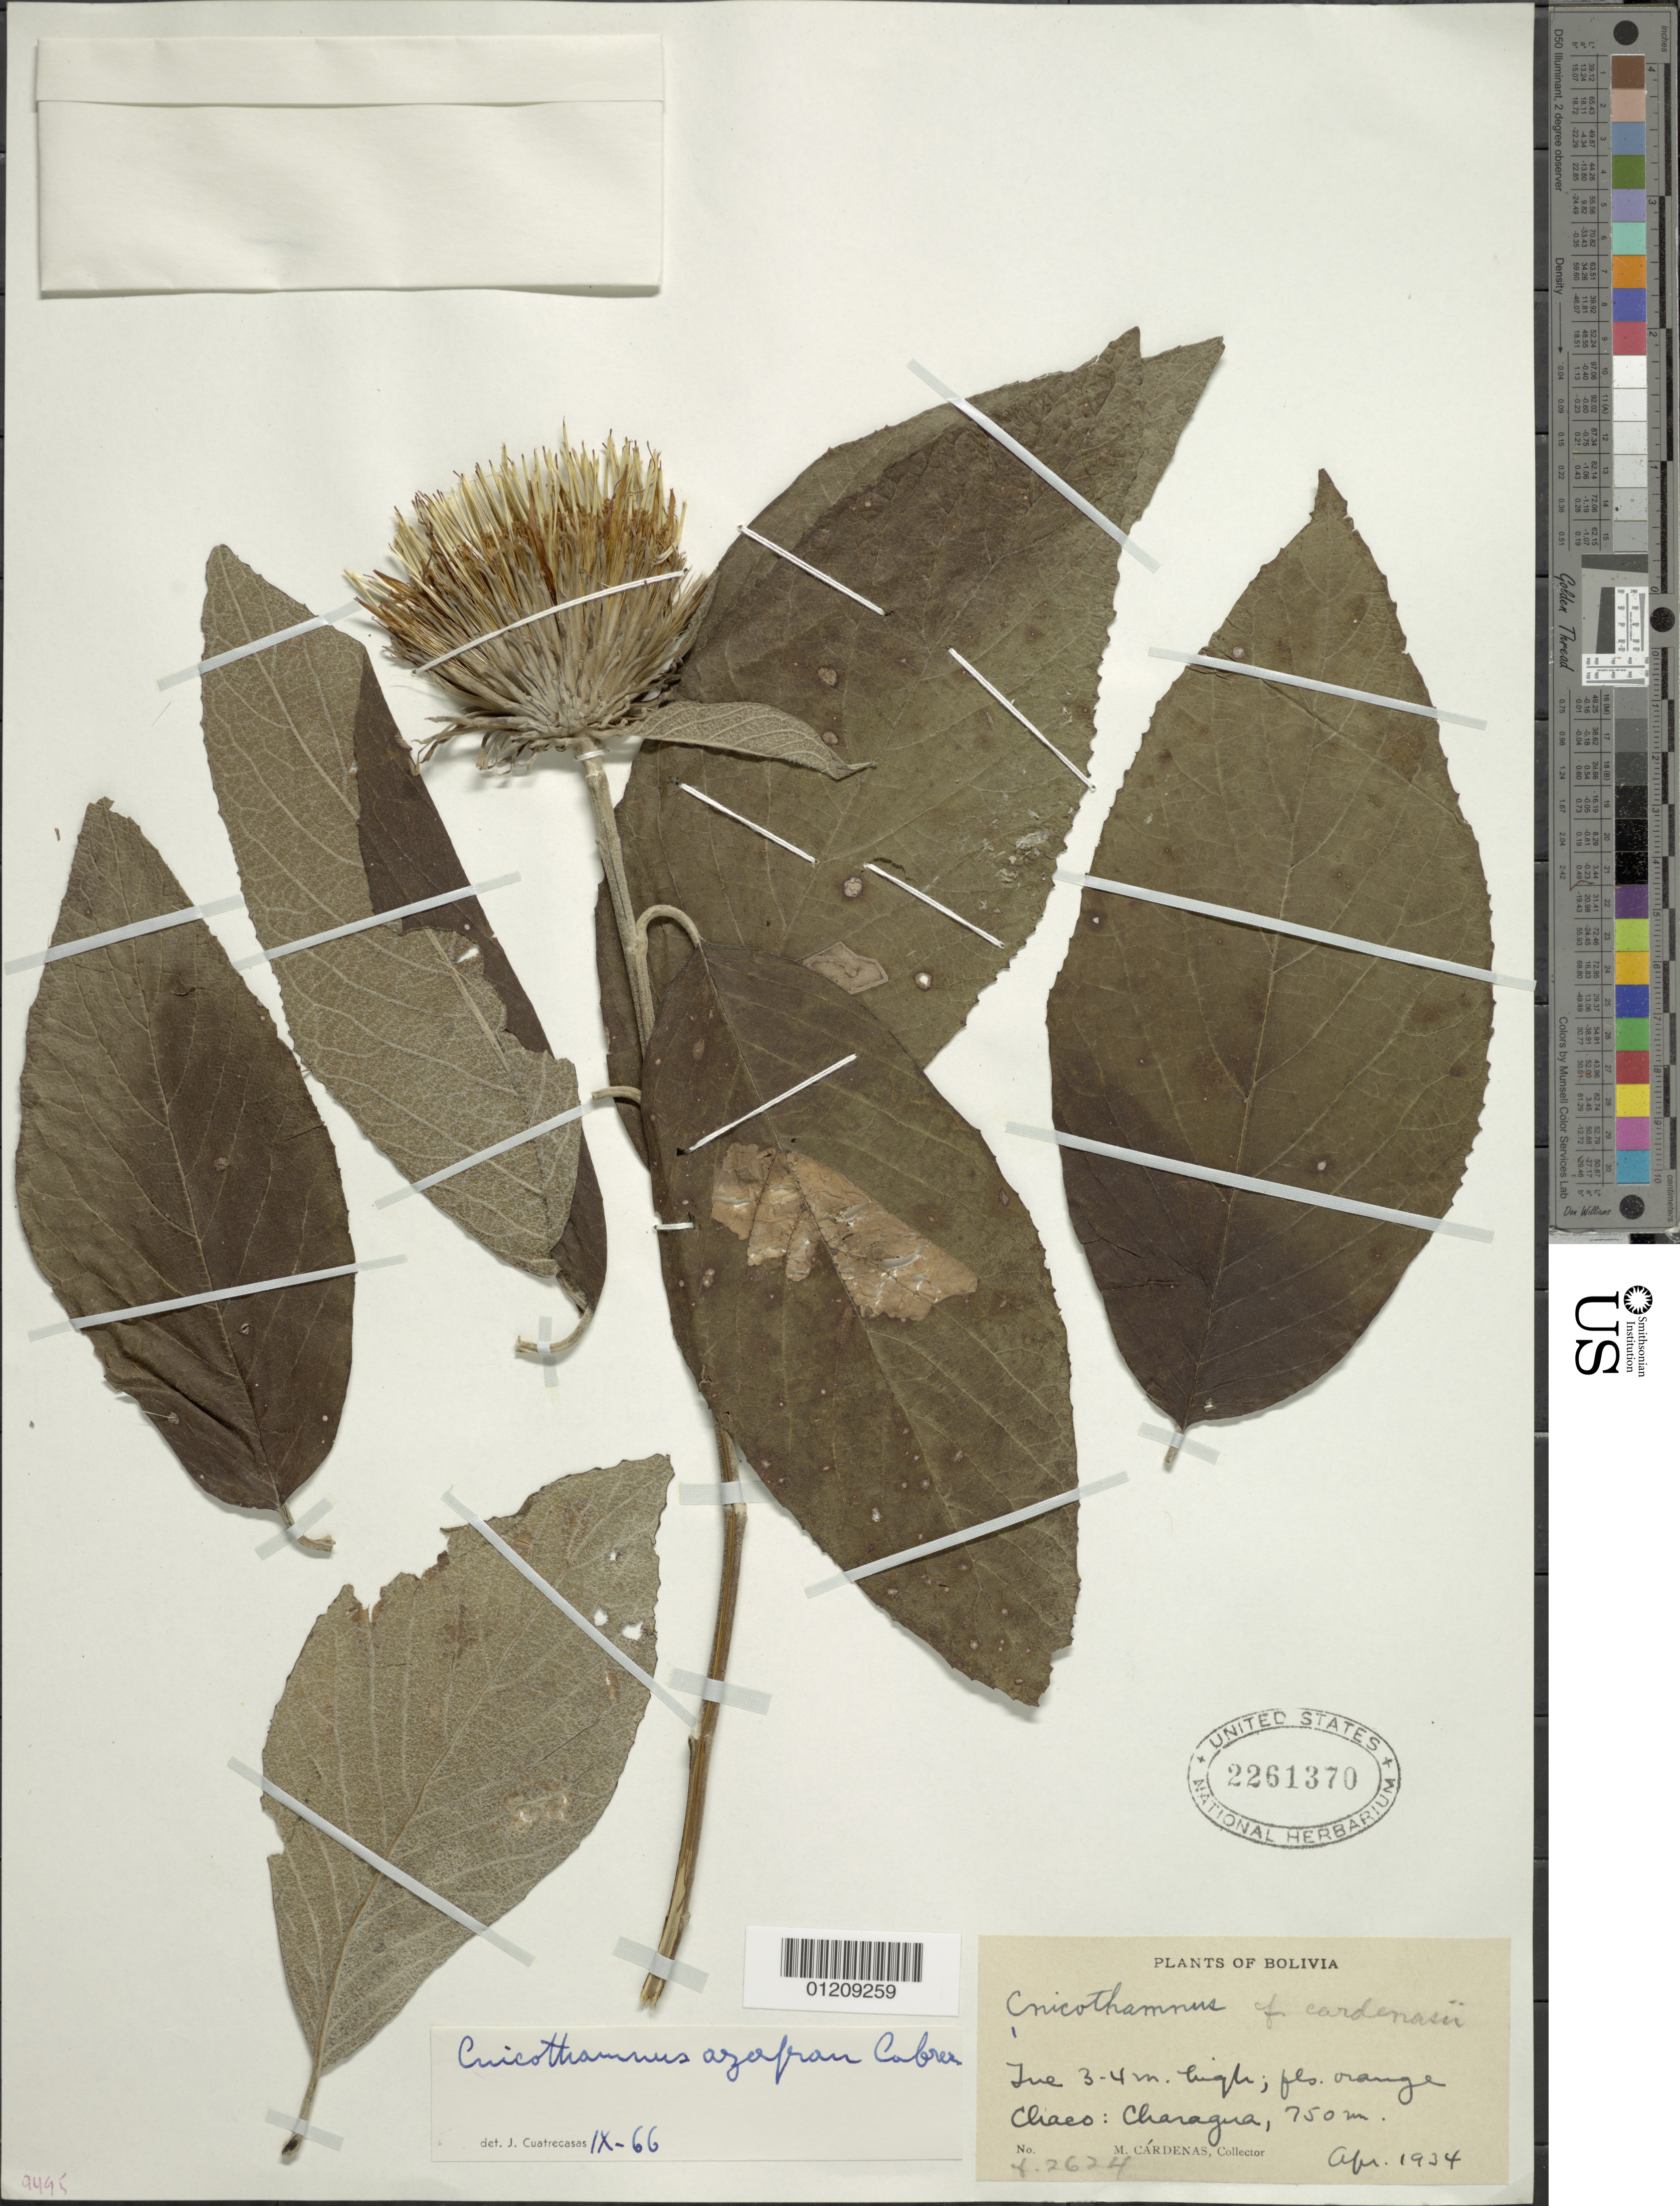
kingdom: Plantae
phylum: Tracheophyta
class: Magnoliopsida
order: Asterales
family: Asteraceae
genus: Cnicothamnus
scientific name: Cnicothamnus azafran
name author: (Cabrera) Cabrera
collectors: M. Cárdenas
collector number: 2624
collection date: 1934-04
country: Bolivia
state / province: Tarija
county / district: Gran Chaco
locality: near Charagna, Chaco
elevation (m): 750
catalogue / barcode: US 2261370